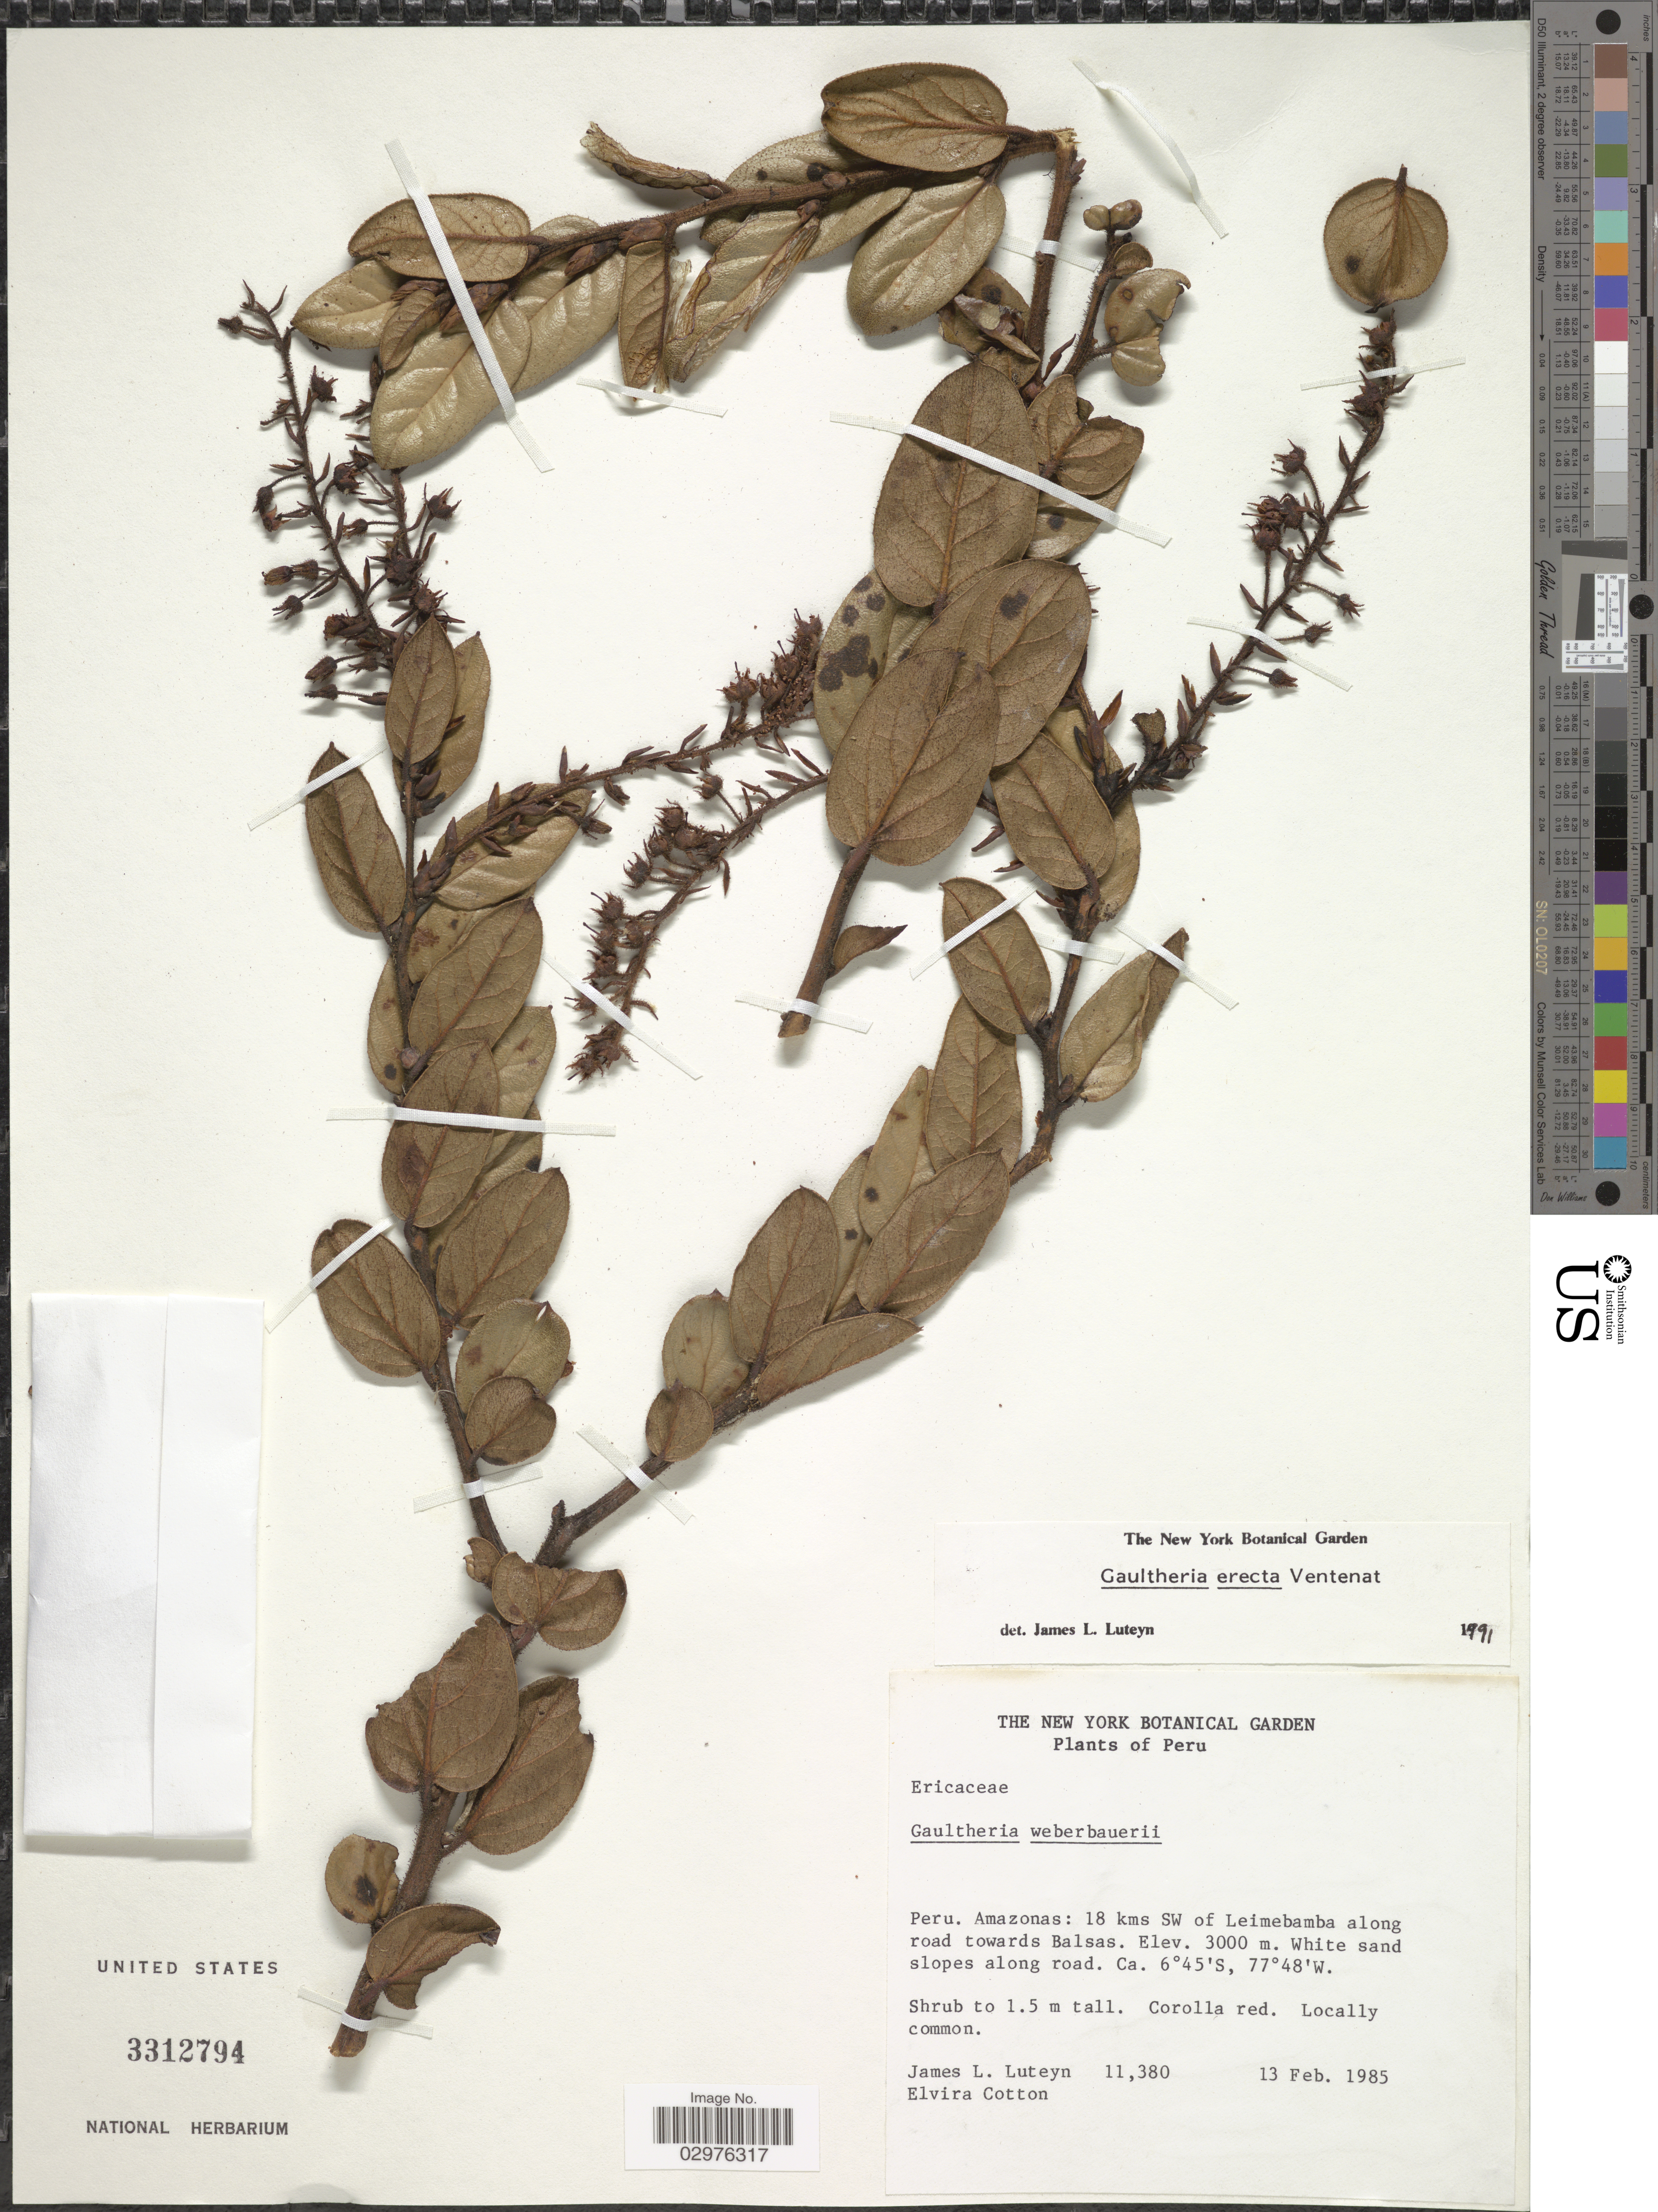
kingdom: Plantae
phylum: Tracheophyta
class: Magnoliopsida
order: Ericales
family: Ericaceae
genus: Gaultheria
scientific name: Gaultheria erecta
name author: Vent.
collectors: J. L. Luteyn & E. Cotton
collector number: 11380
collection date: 1985-02-13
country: Peru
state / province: Amazonas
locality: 18 kms SW of Leimebamba along road towards Balsas. White sand slopes along road.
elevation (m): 3000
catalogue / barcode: US 3312794